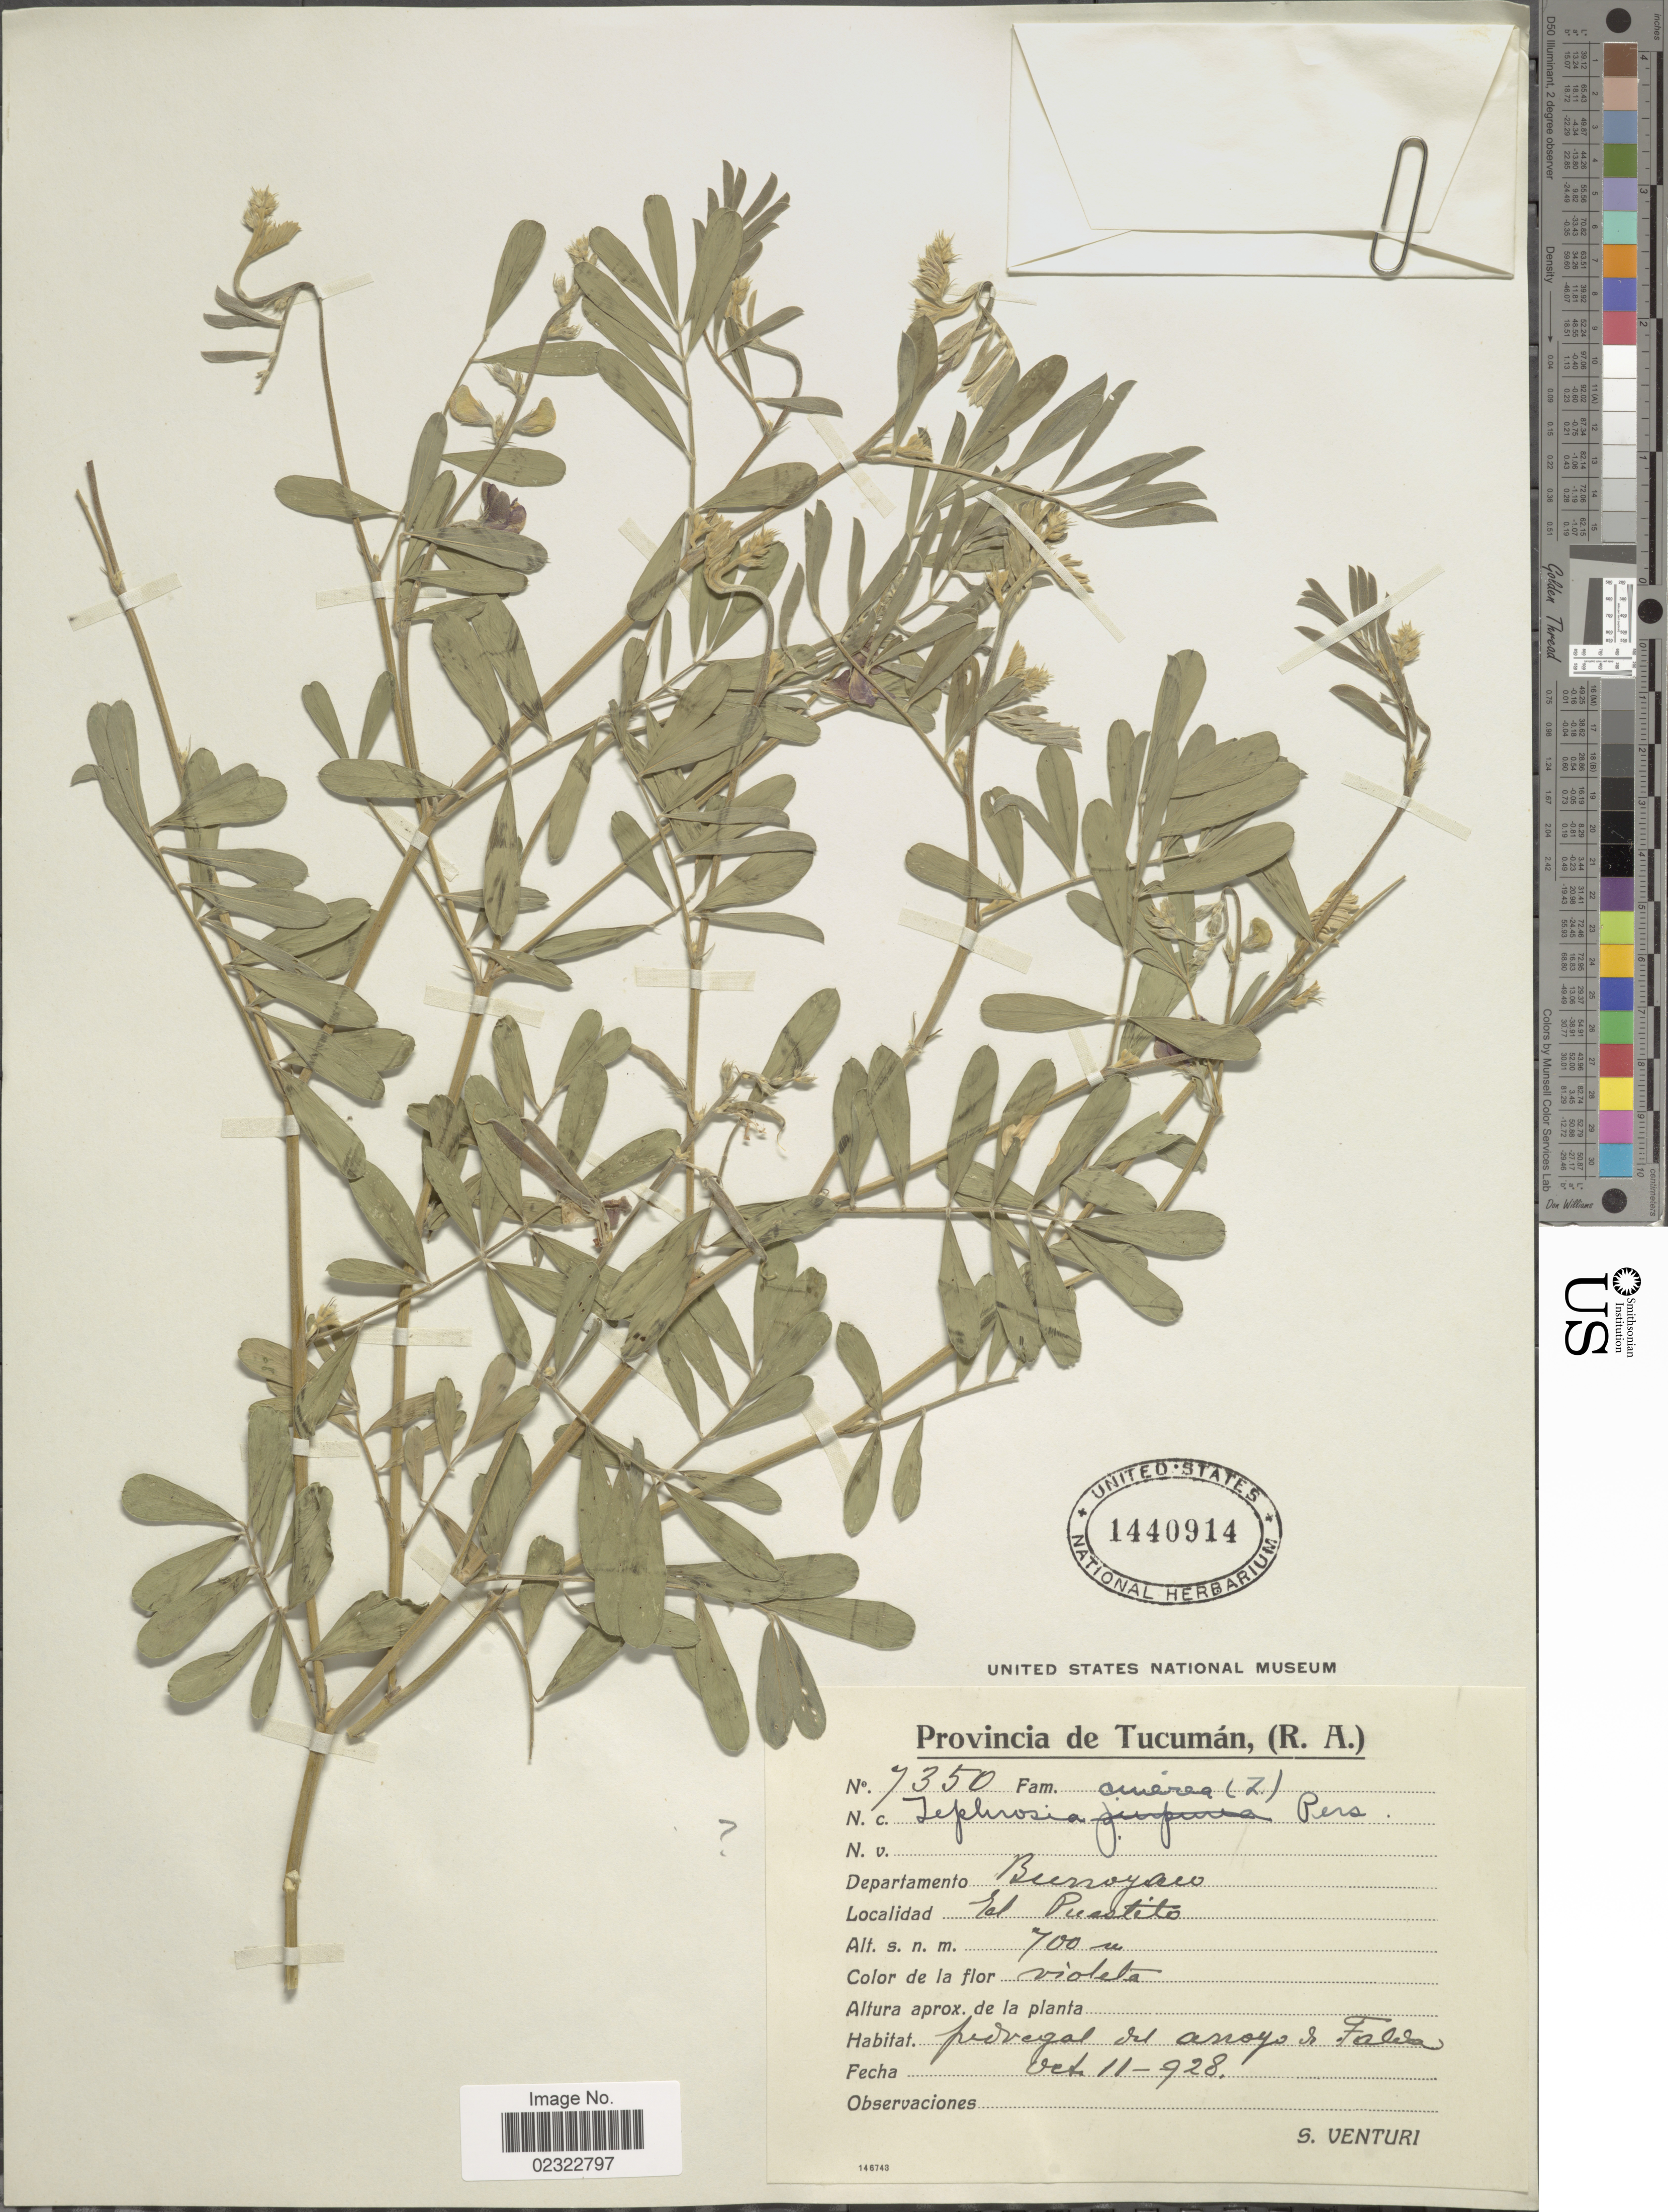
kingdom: Plantae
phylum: Tracheophyta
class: Magnoliopsida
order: Fabales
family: Fabaceae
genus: Tephrosia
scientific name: Tephrosia cinerea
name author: (L.) Pers.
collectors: S. Venturi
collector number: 7350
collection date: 1928-10-11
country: Argentina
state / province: Tucuman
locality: Provincia de Tucuman, (R. A.). Departamento Burruyacu. El Puestito.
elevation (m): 700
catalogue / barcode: US 1440914